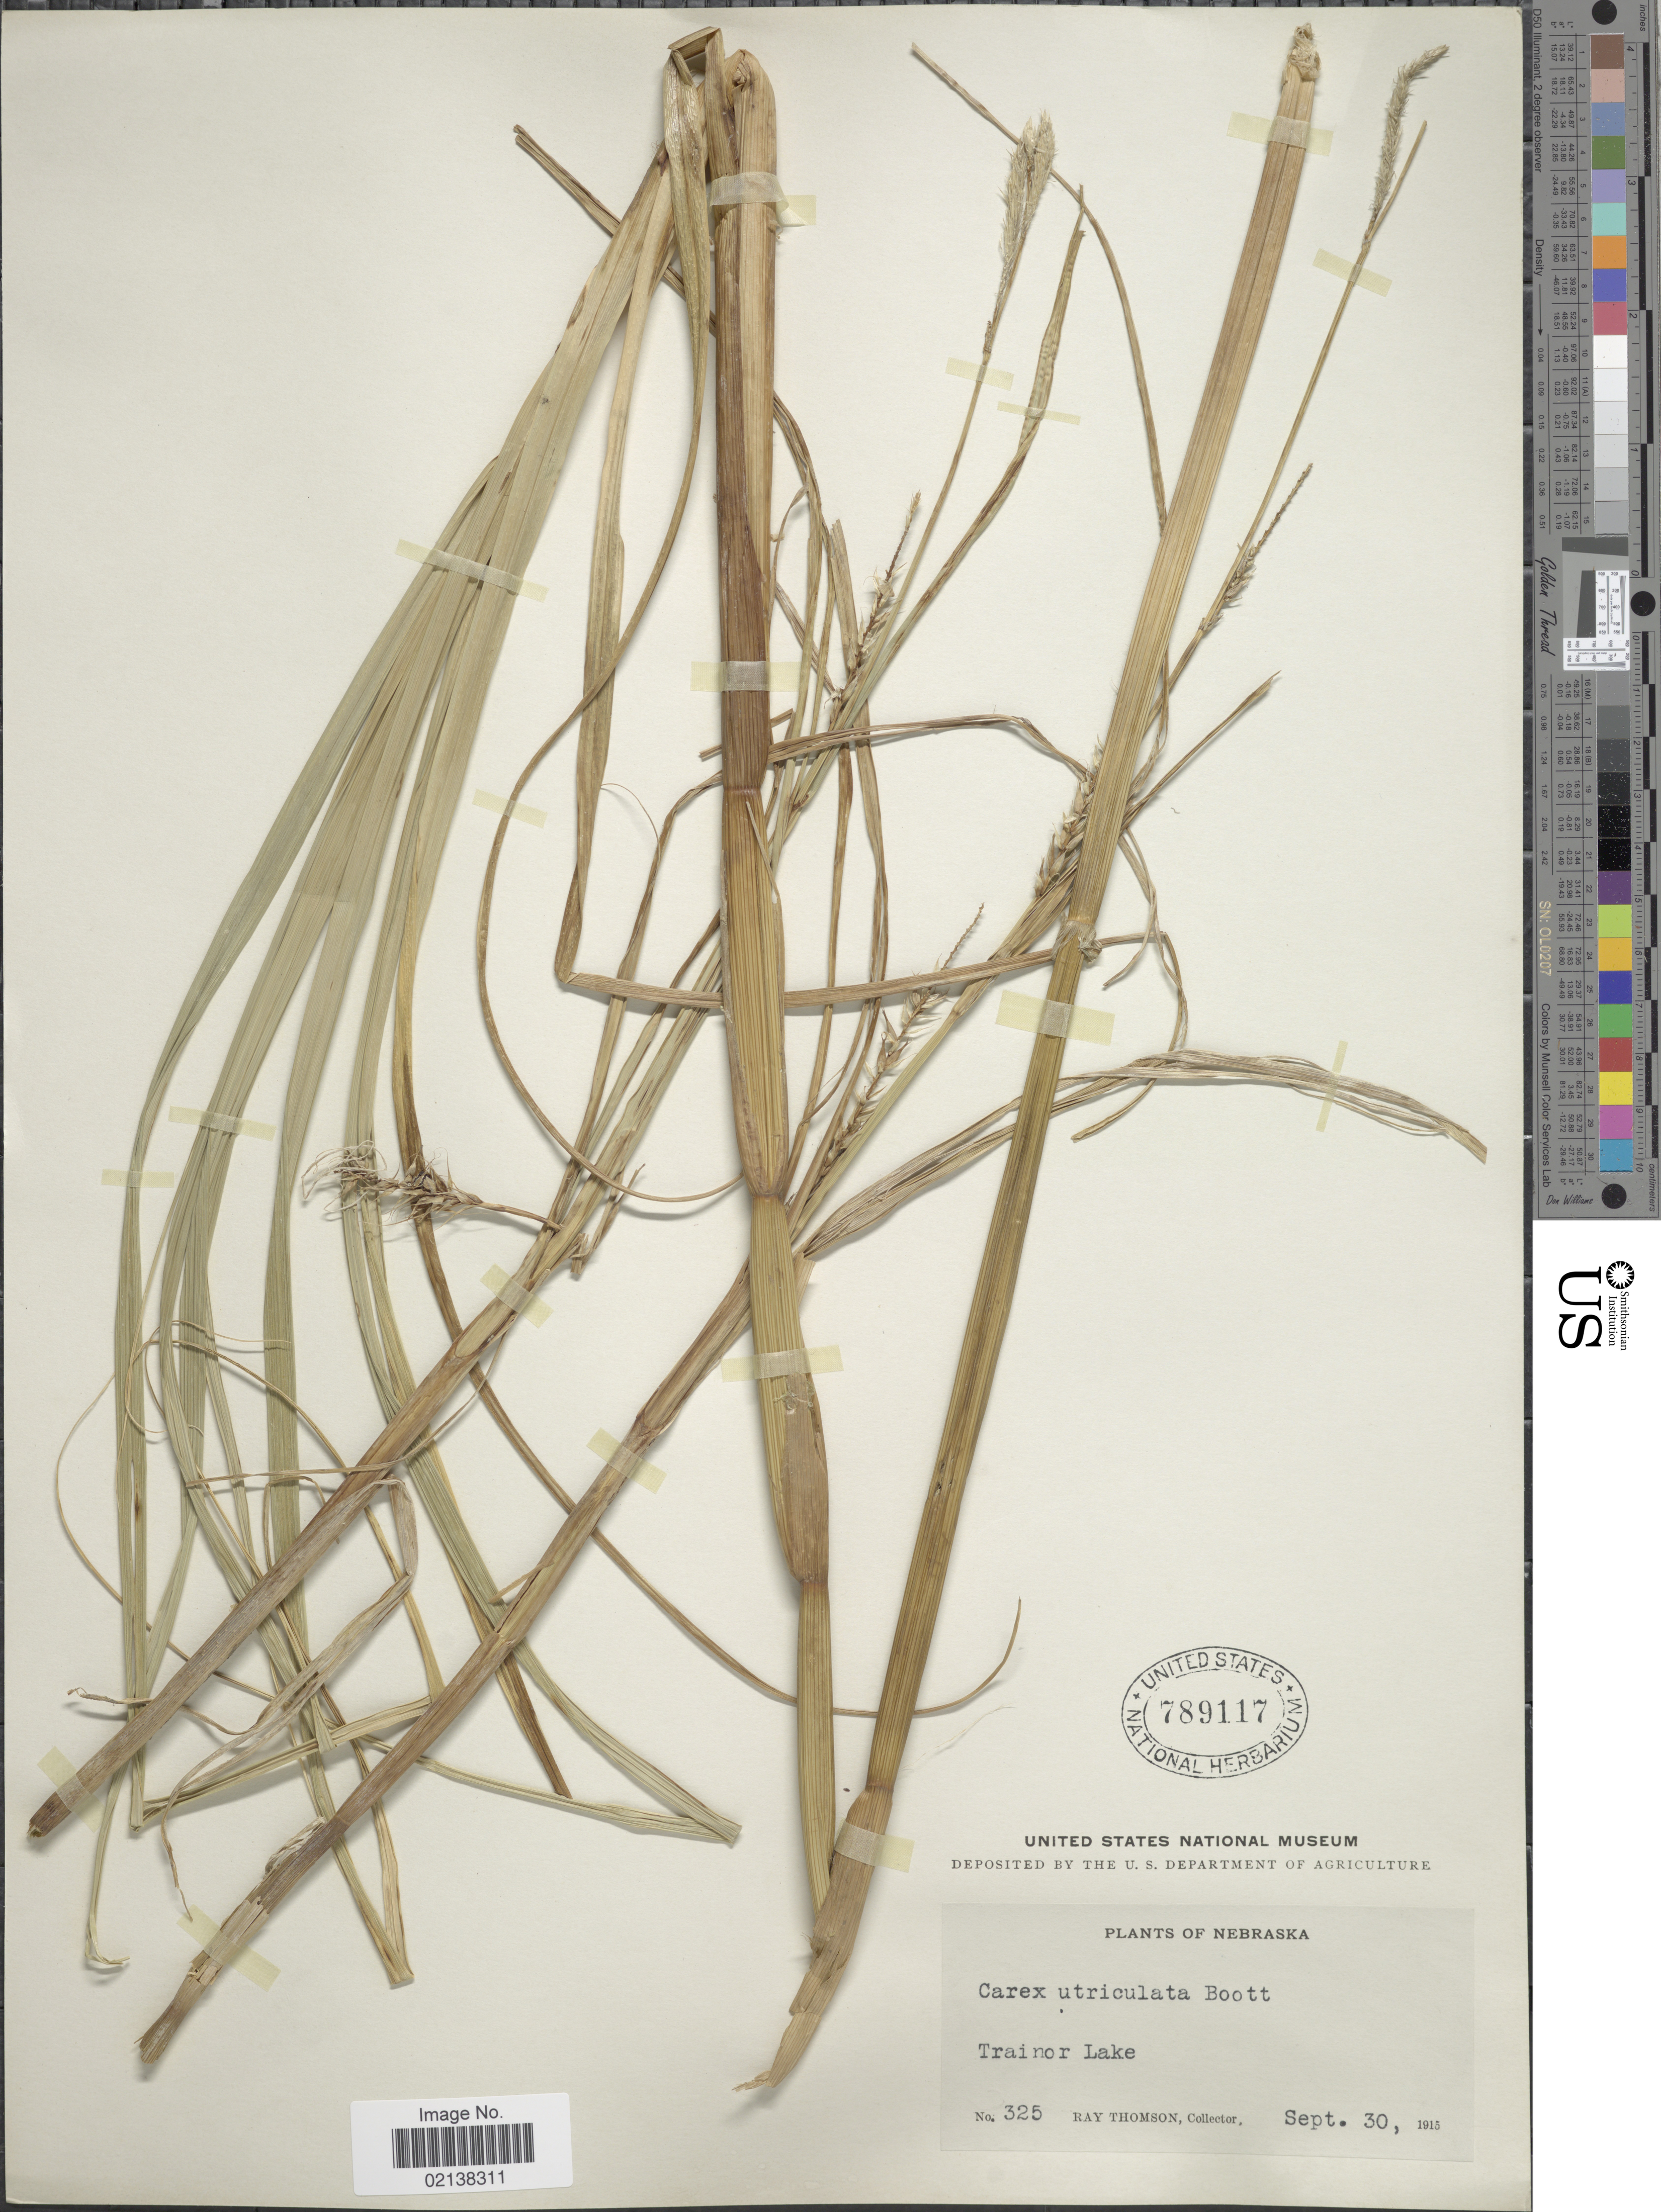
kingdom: Plantae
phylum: Tracheophyta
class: Liliopsida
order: Poales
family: Cyperaceae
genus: Carex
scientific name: Carex utriculata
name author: Boott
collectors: R. Thomson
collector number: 325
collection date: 1915-09-30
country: United States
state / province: Nebraska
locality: Trainor Lake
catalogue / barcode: US 789117